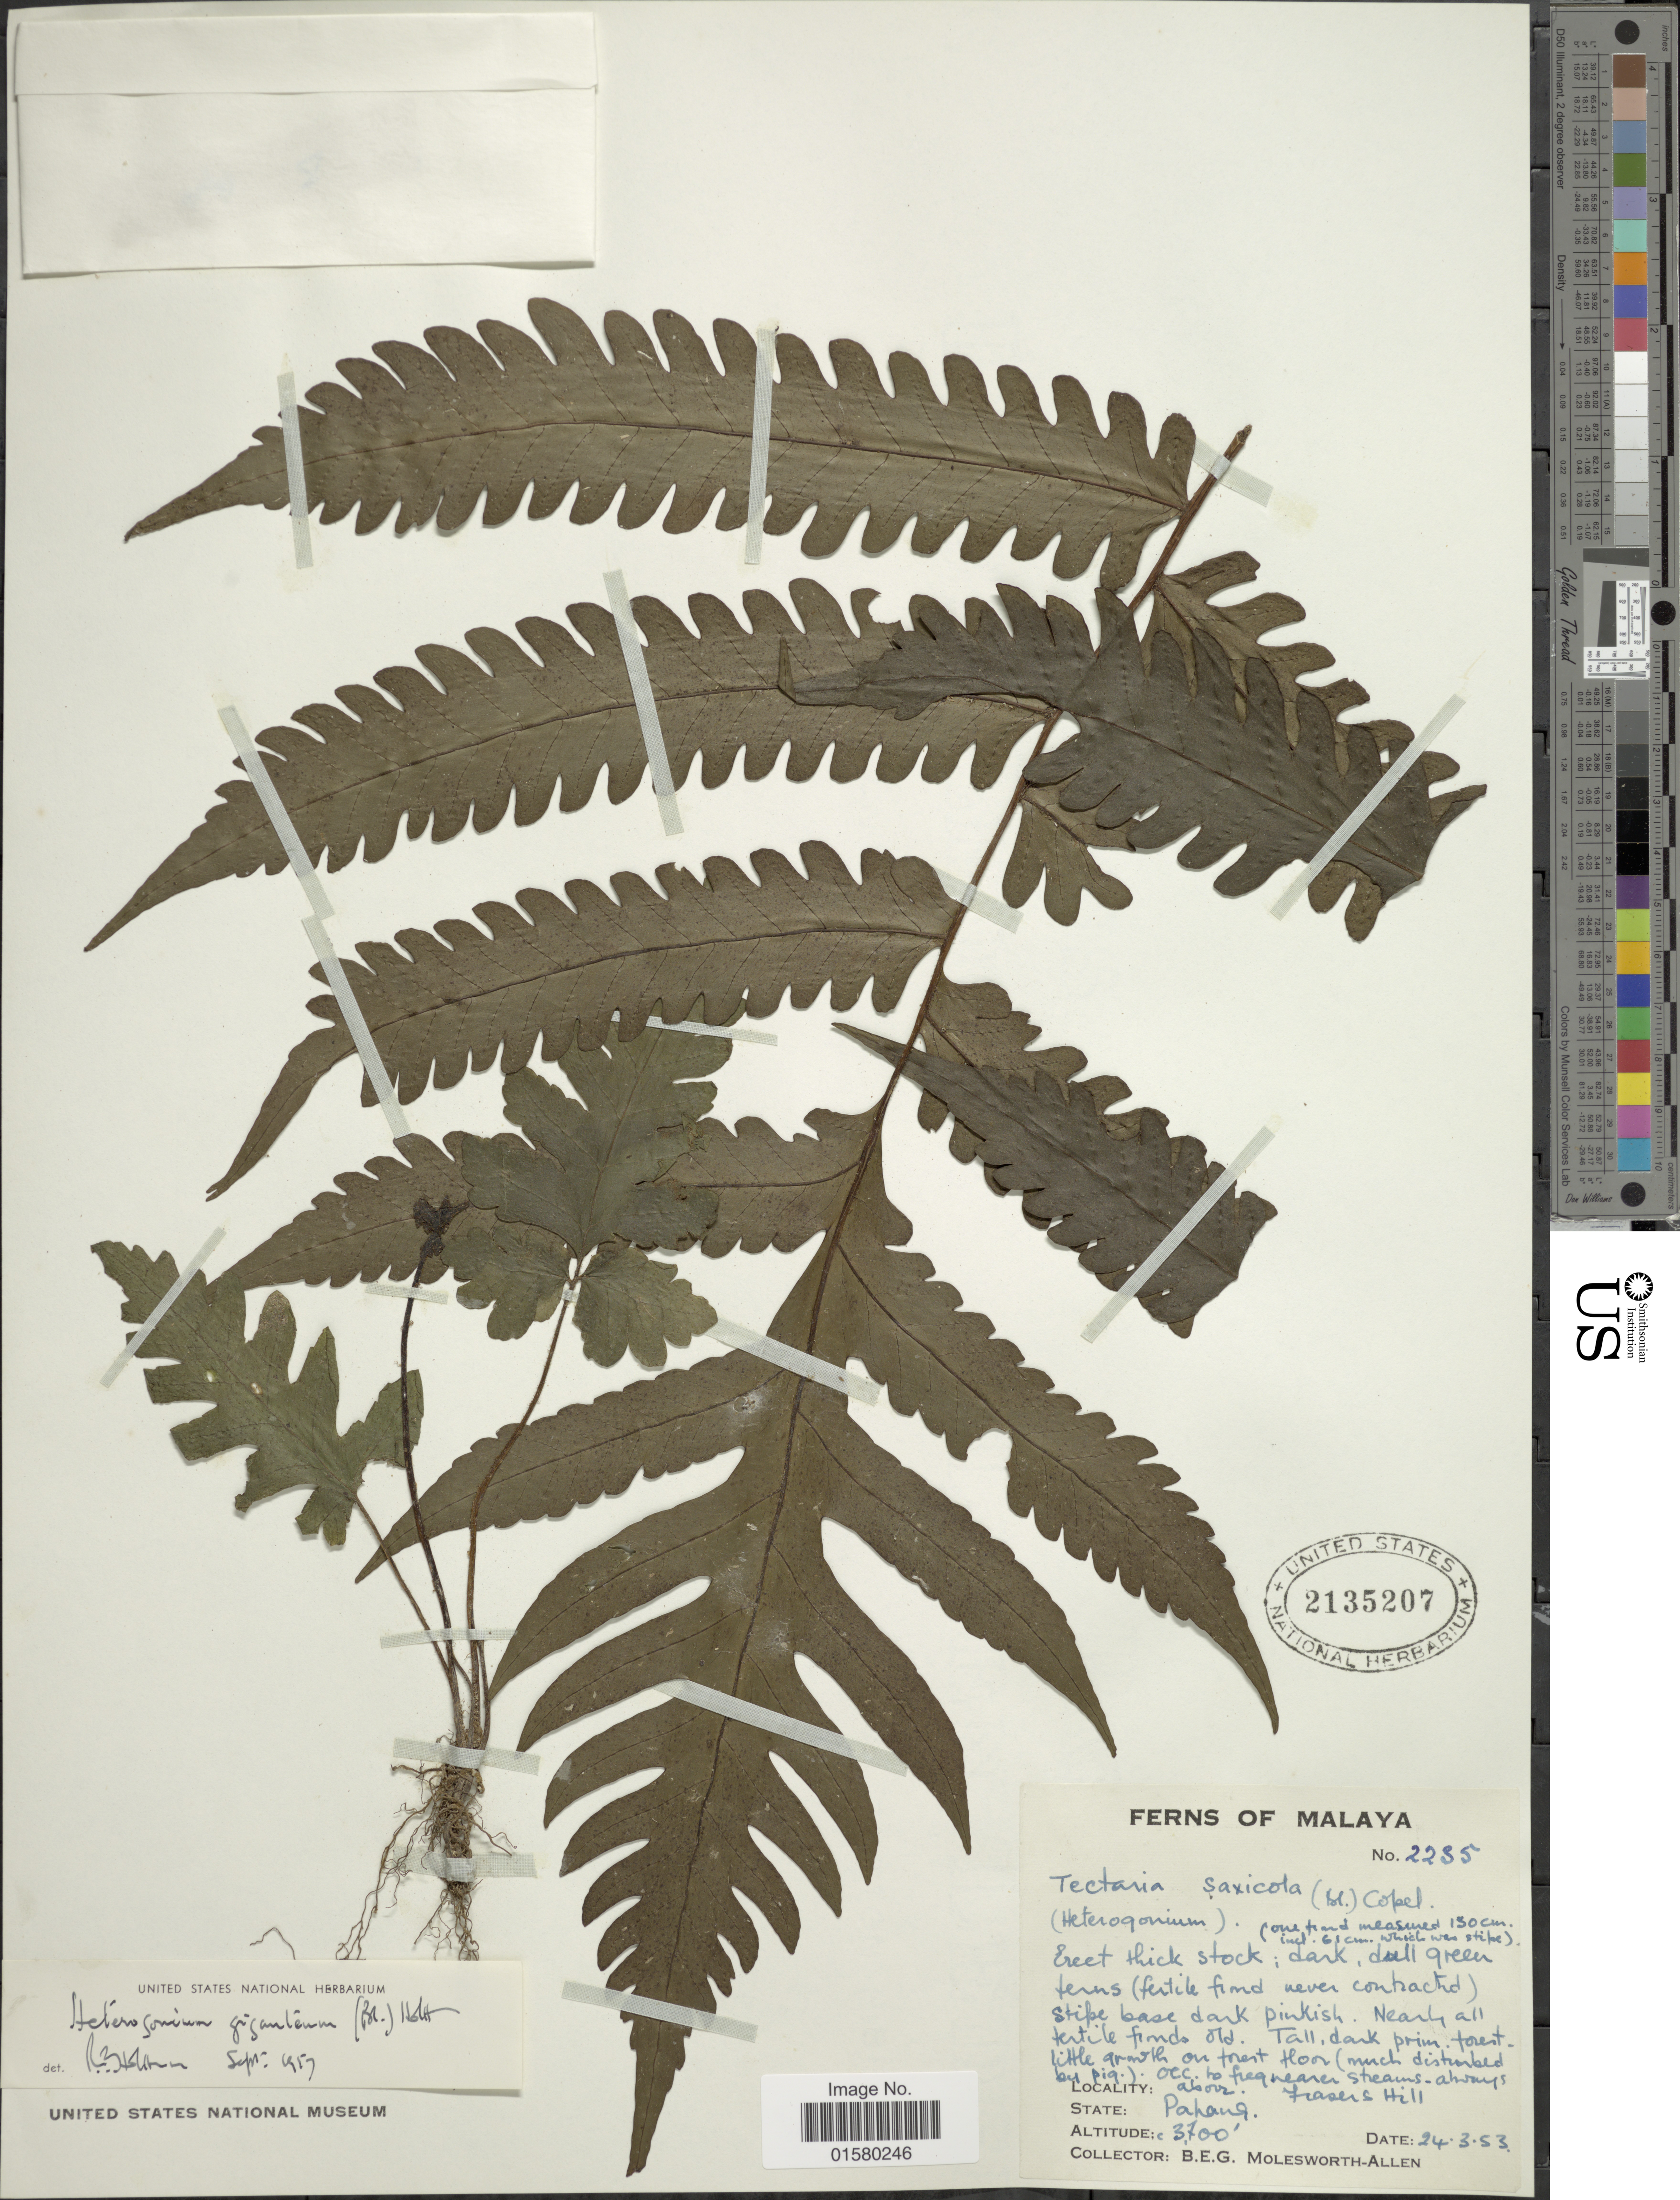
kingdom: Plantae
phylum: Tracheophyta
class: Polypodiopsida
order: Polypodiales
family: Tectariaceae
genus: Tectaria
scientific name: Tectaria gigantea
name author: (Bedd.) Copel.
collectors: B. E. G. Molesworth-Allen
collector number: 2235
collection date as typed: Transcribed d/m/y: 24/3/53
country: Malaysia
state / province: Pahang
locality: Malaya, above Frasers Hill, State Pahang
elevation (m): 1128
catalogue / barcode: US 2135207